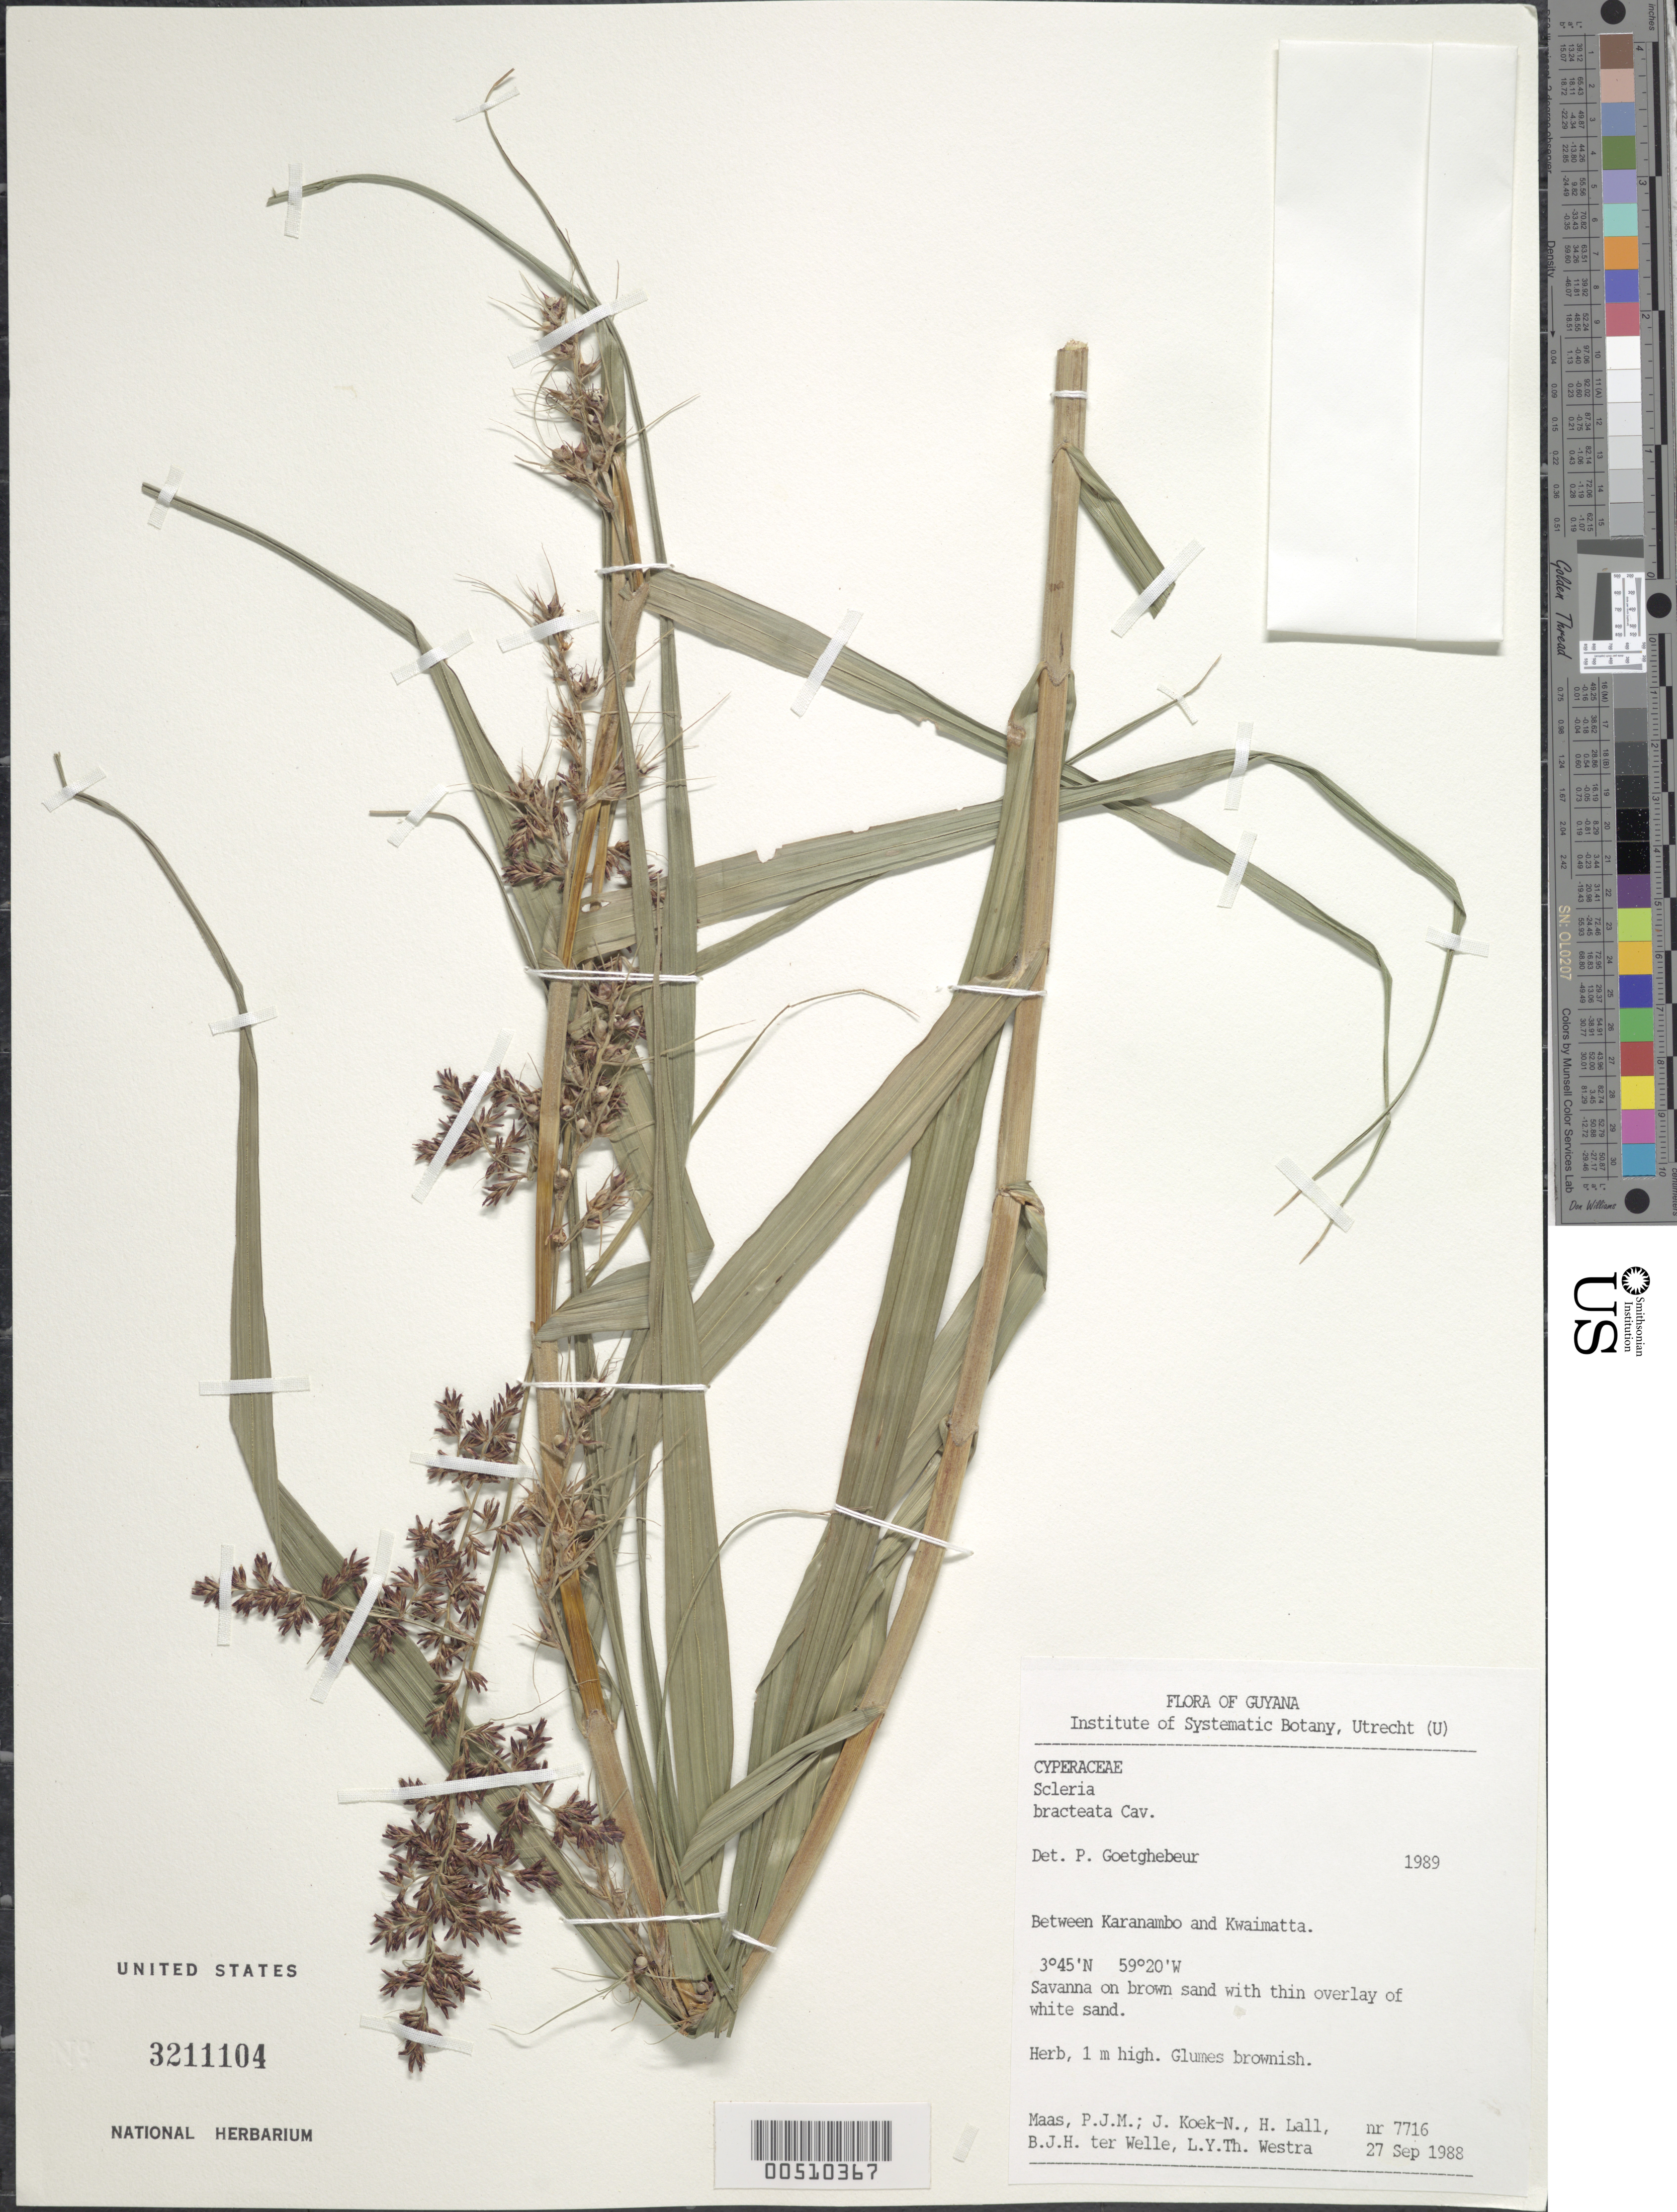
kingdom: Plantae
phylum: Tracheophyta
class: Liliopsida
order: Poales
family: Cyperaceae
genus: Scleria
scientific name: Scleria bracteata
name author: Cav.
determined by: Goetghebeur, P.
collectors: P. Maas, J. Koek-Noorman, H. Lall & B. Welle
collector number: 7716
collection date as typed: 27 Sep 1988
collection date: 1988-09-27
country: Guyana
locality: Between Karanambo and Kwaimatta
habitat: Savanna on brown sand with thin overlay of white sand.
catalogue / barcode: US 3211104